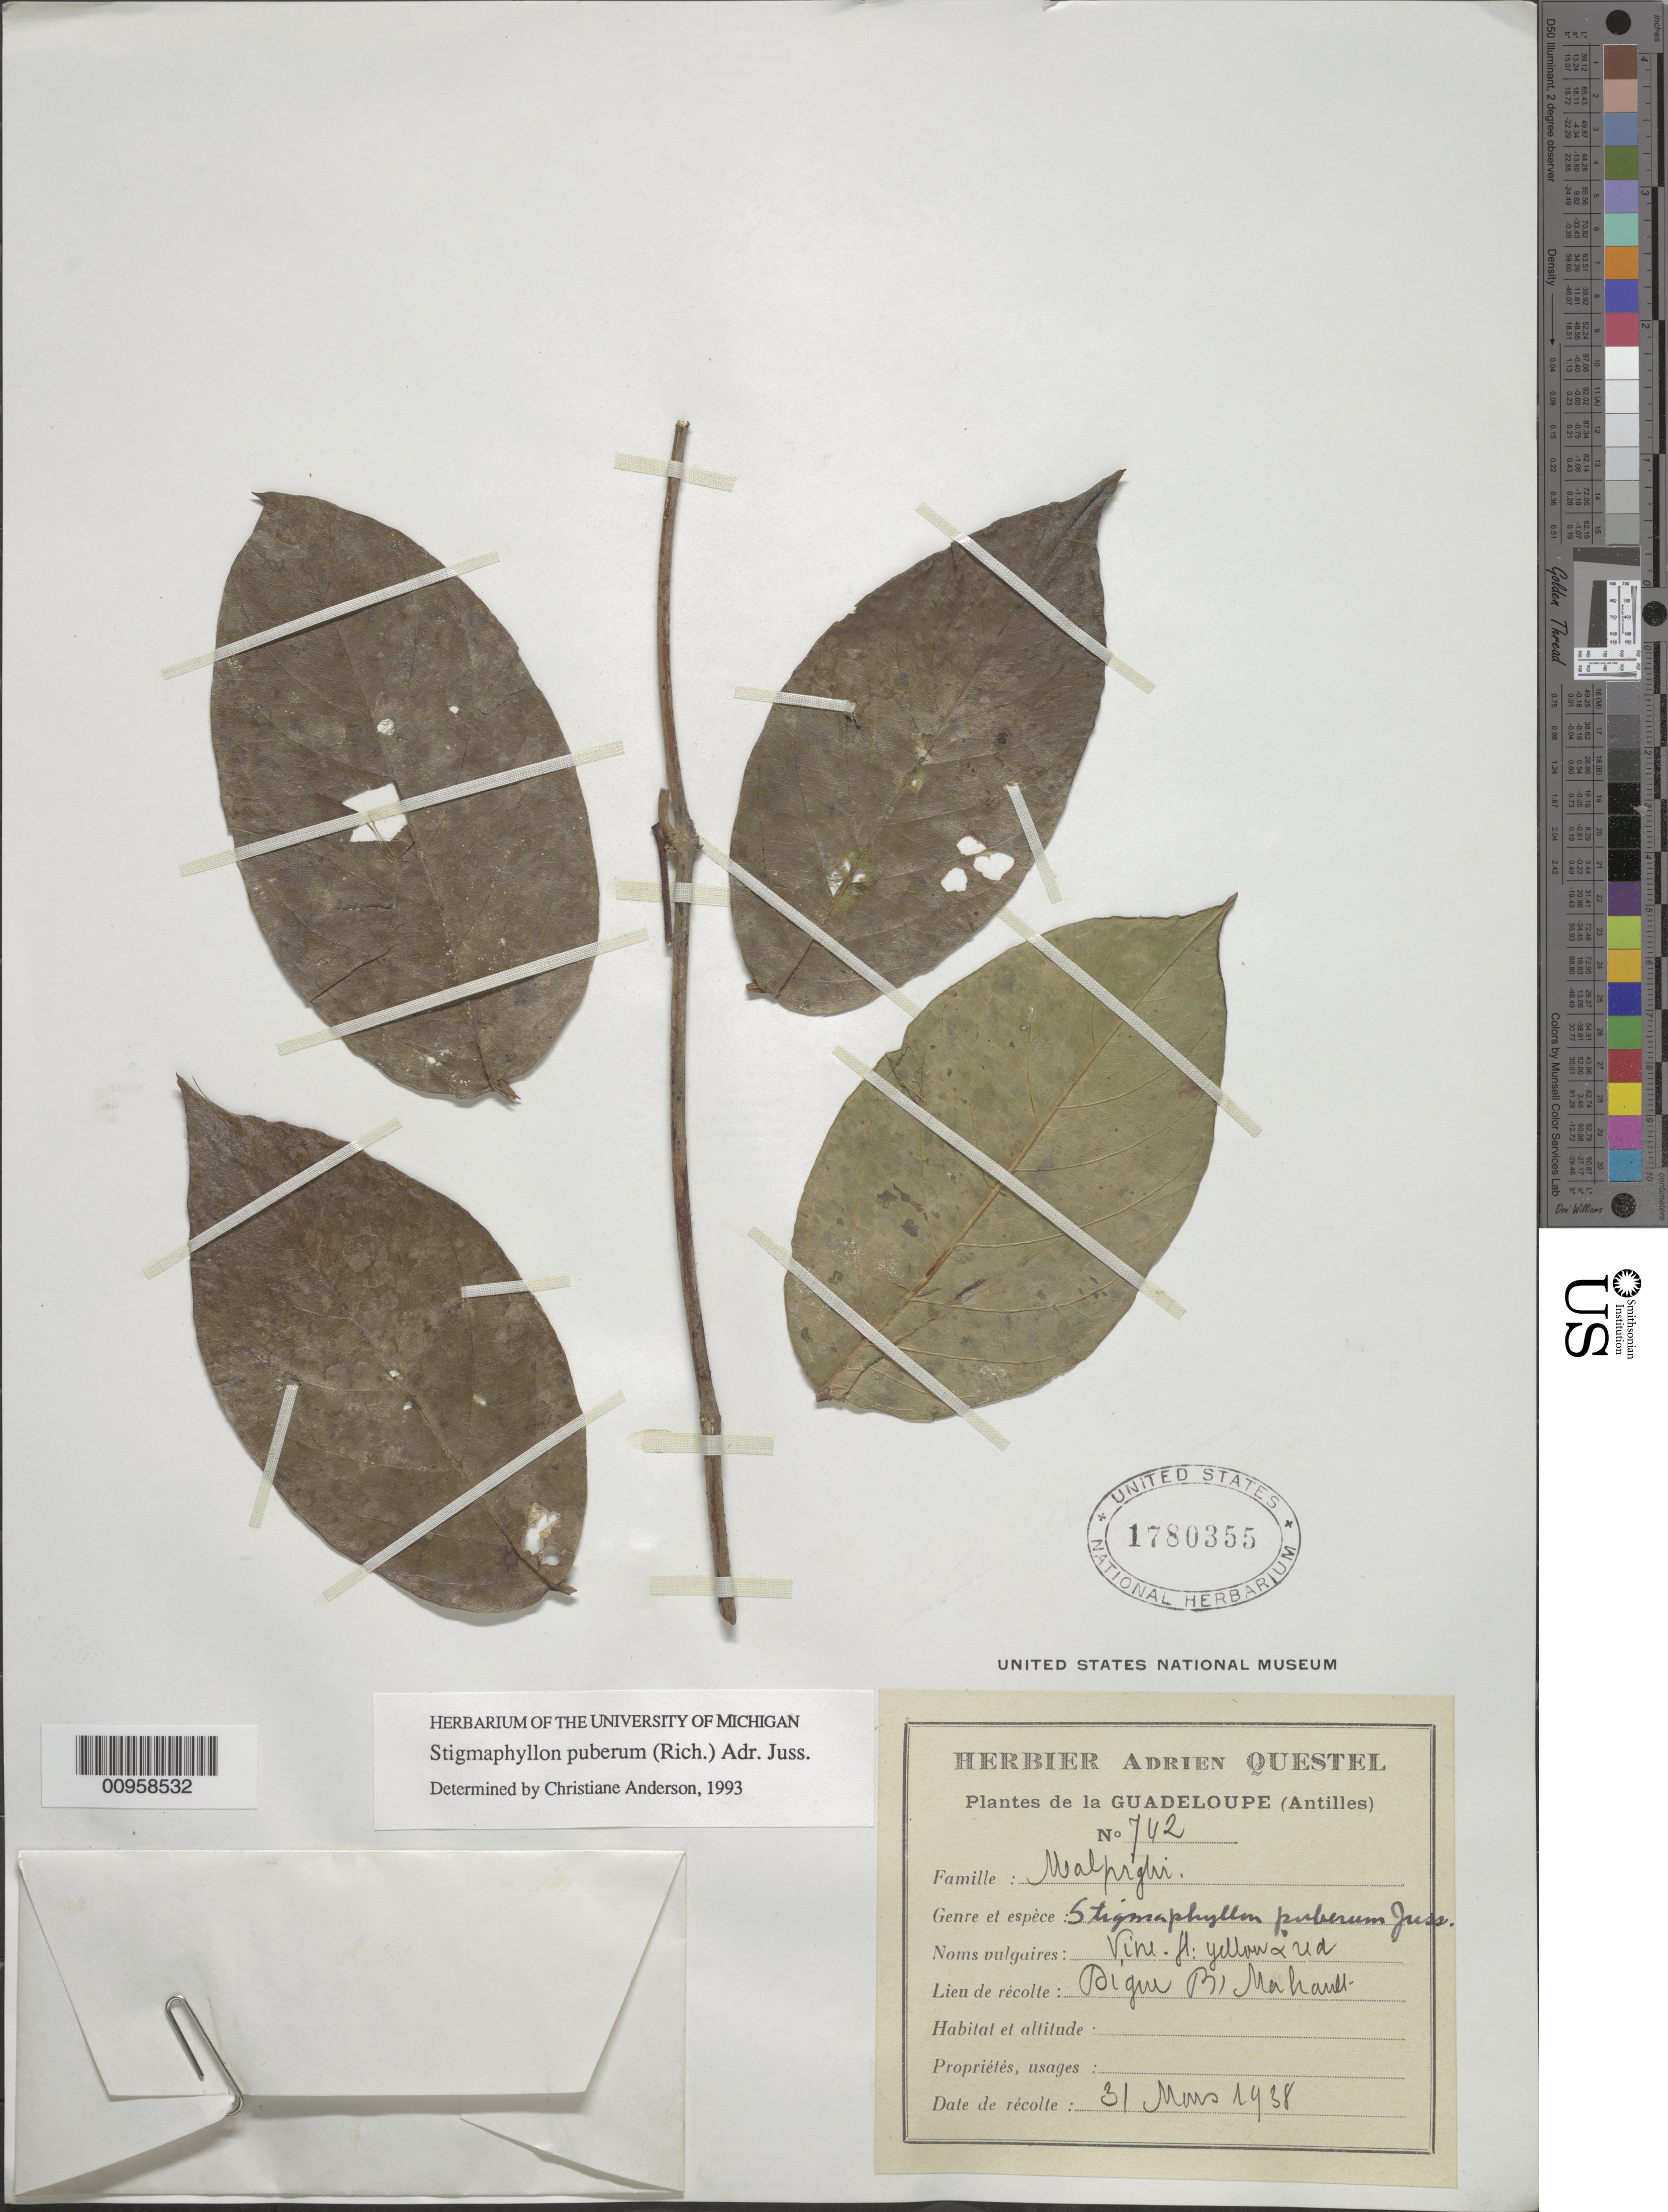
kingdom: Plantae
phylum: Tracheophyta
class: Magnoliopsida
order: Malpighiales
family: Malpighiaceae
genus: Stigmaphyllon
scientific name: Stigmaphyllon puberum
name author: (Rich.) A. Juss.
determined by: Anderson, C.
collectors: A. Questel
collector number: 742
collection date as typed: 31 Mar 1938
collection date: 1938-03-31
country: Guadeloupe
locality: Dique Baie Mahault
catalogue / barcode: US 1780355